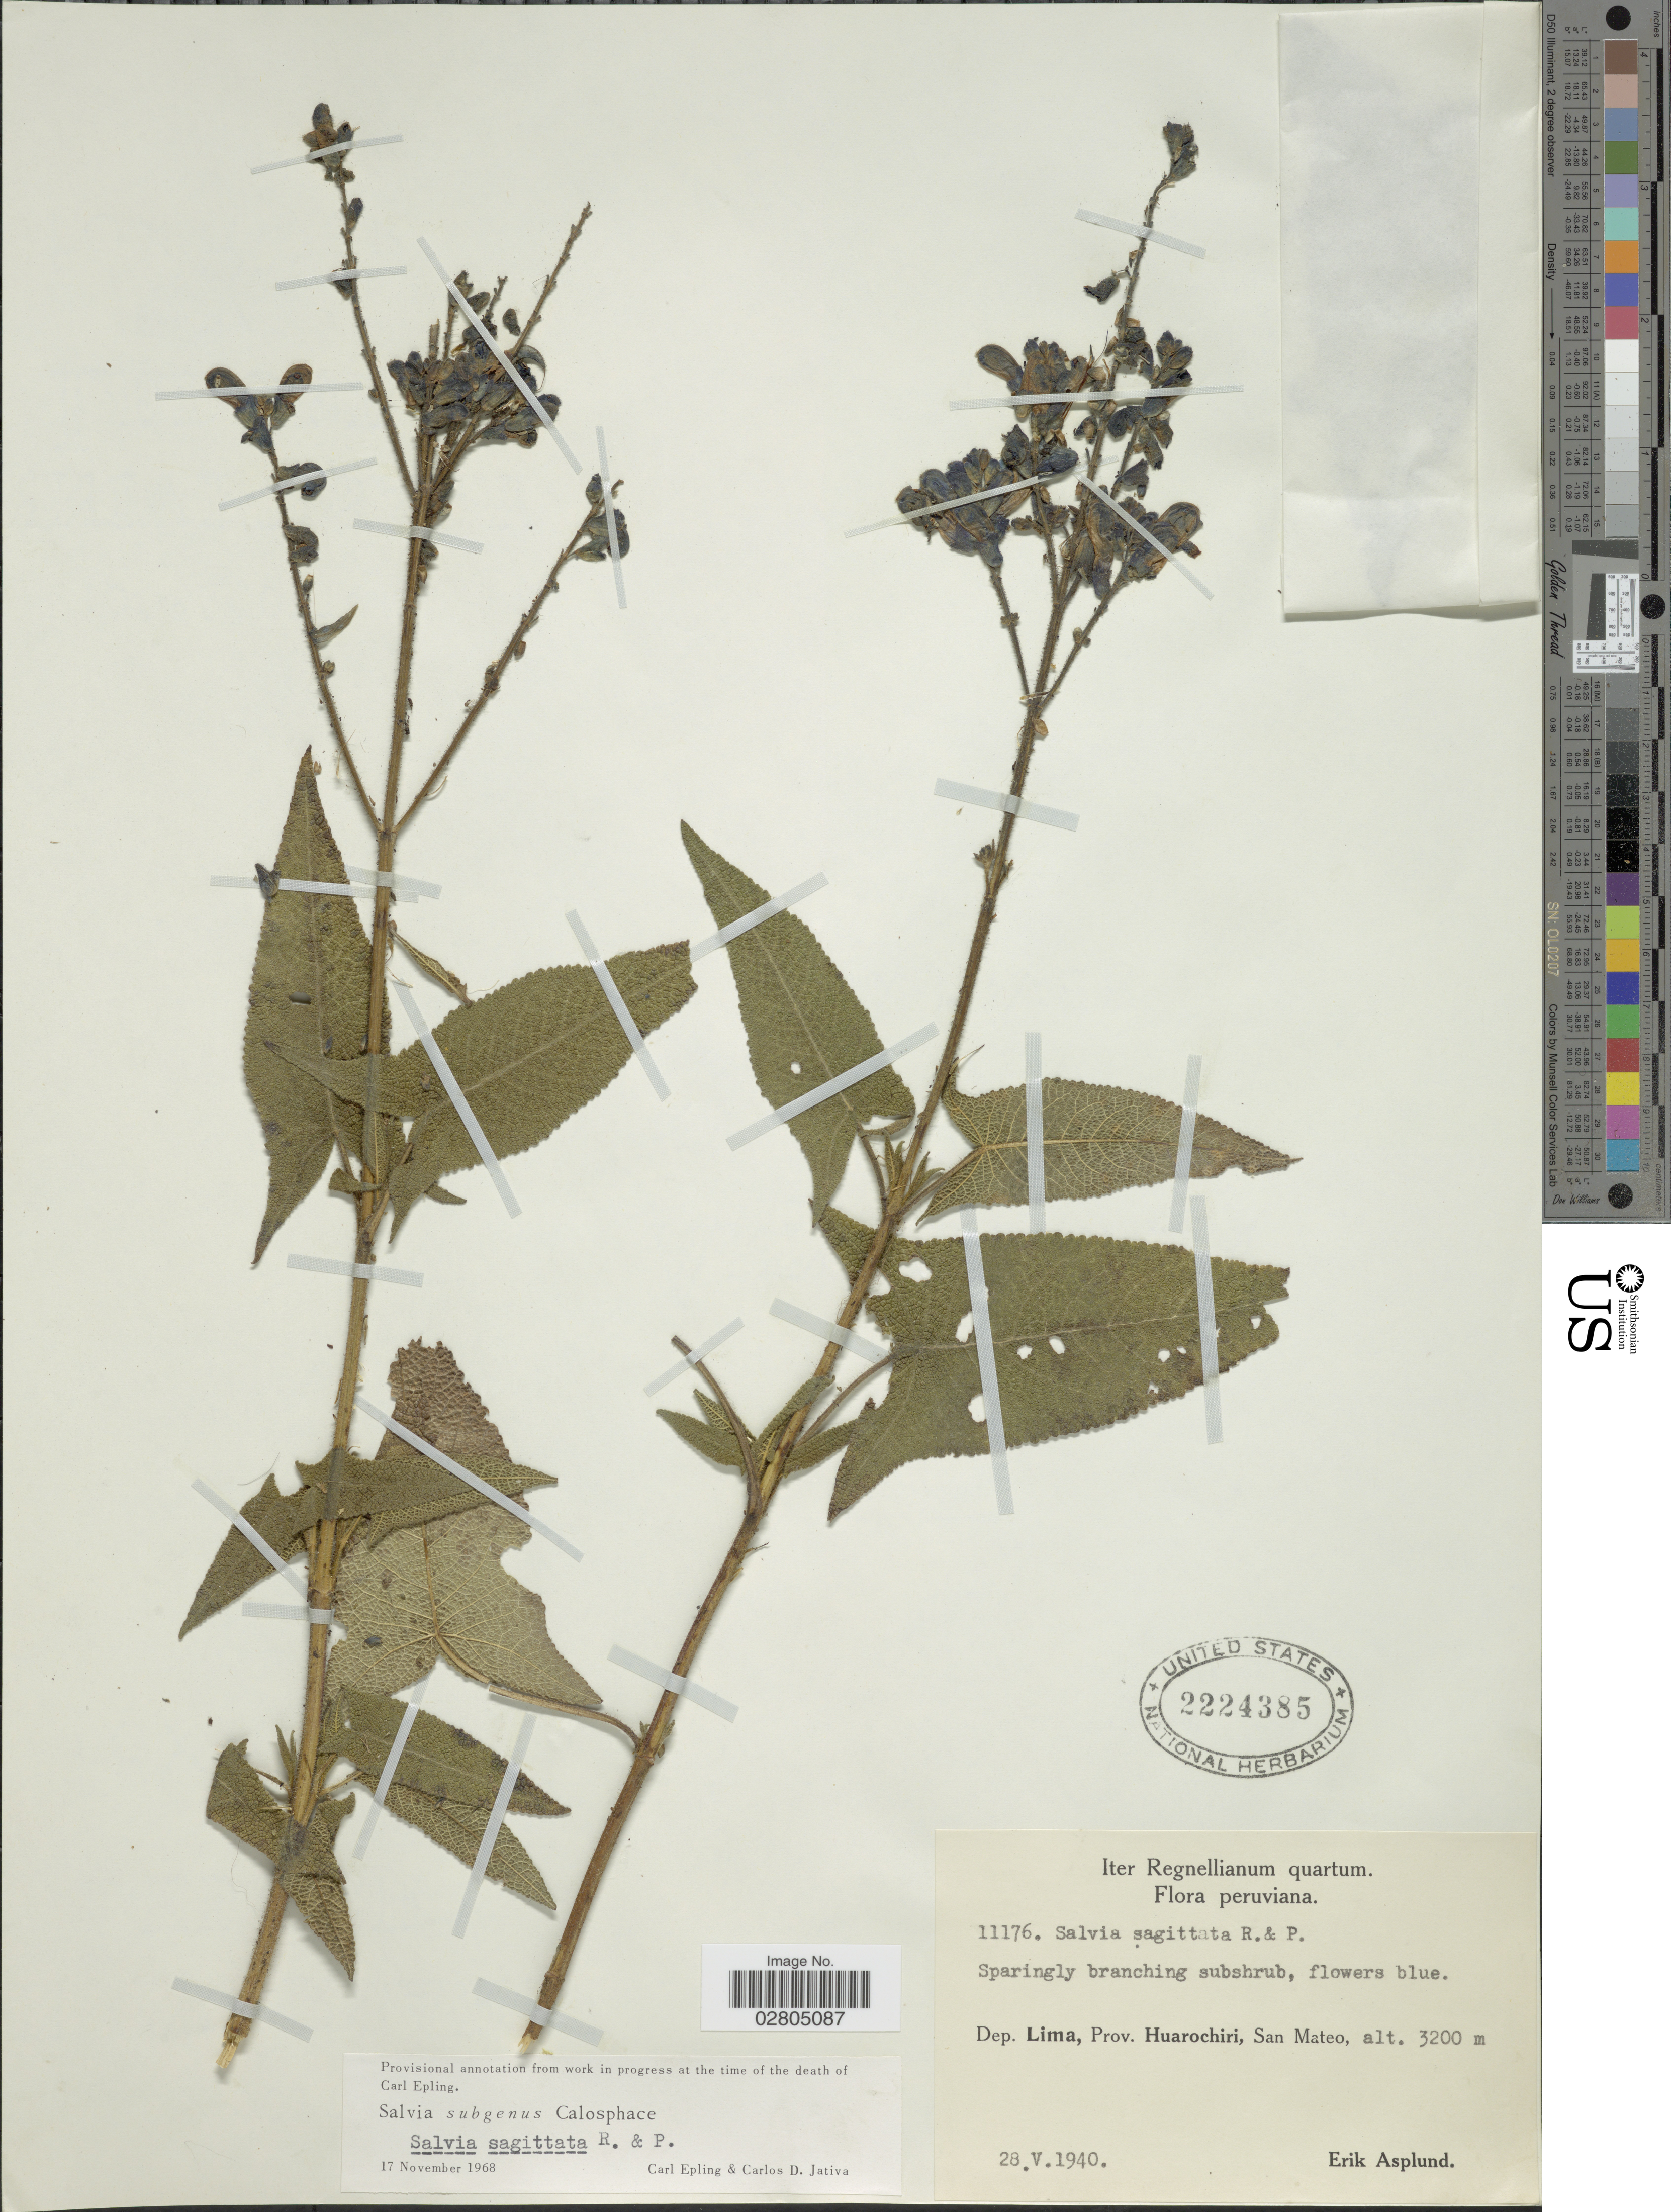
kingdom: Plantae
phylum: Tracheophyta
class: Magnoliopsida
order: Lamiales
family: Lamiaceae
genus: Salvia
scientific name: Salvia sagittata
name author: Ruiz & Pav.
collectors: E. Asplund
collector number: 11176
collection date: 1940-05-28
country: Peru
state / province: Lima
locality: Dep. Lima, Prov. Huarochiri, San Mateo.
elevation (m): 3200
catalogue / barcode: US 2224385